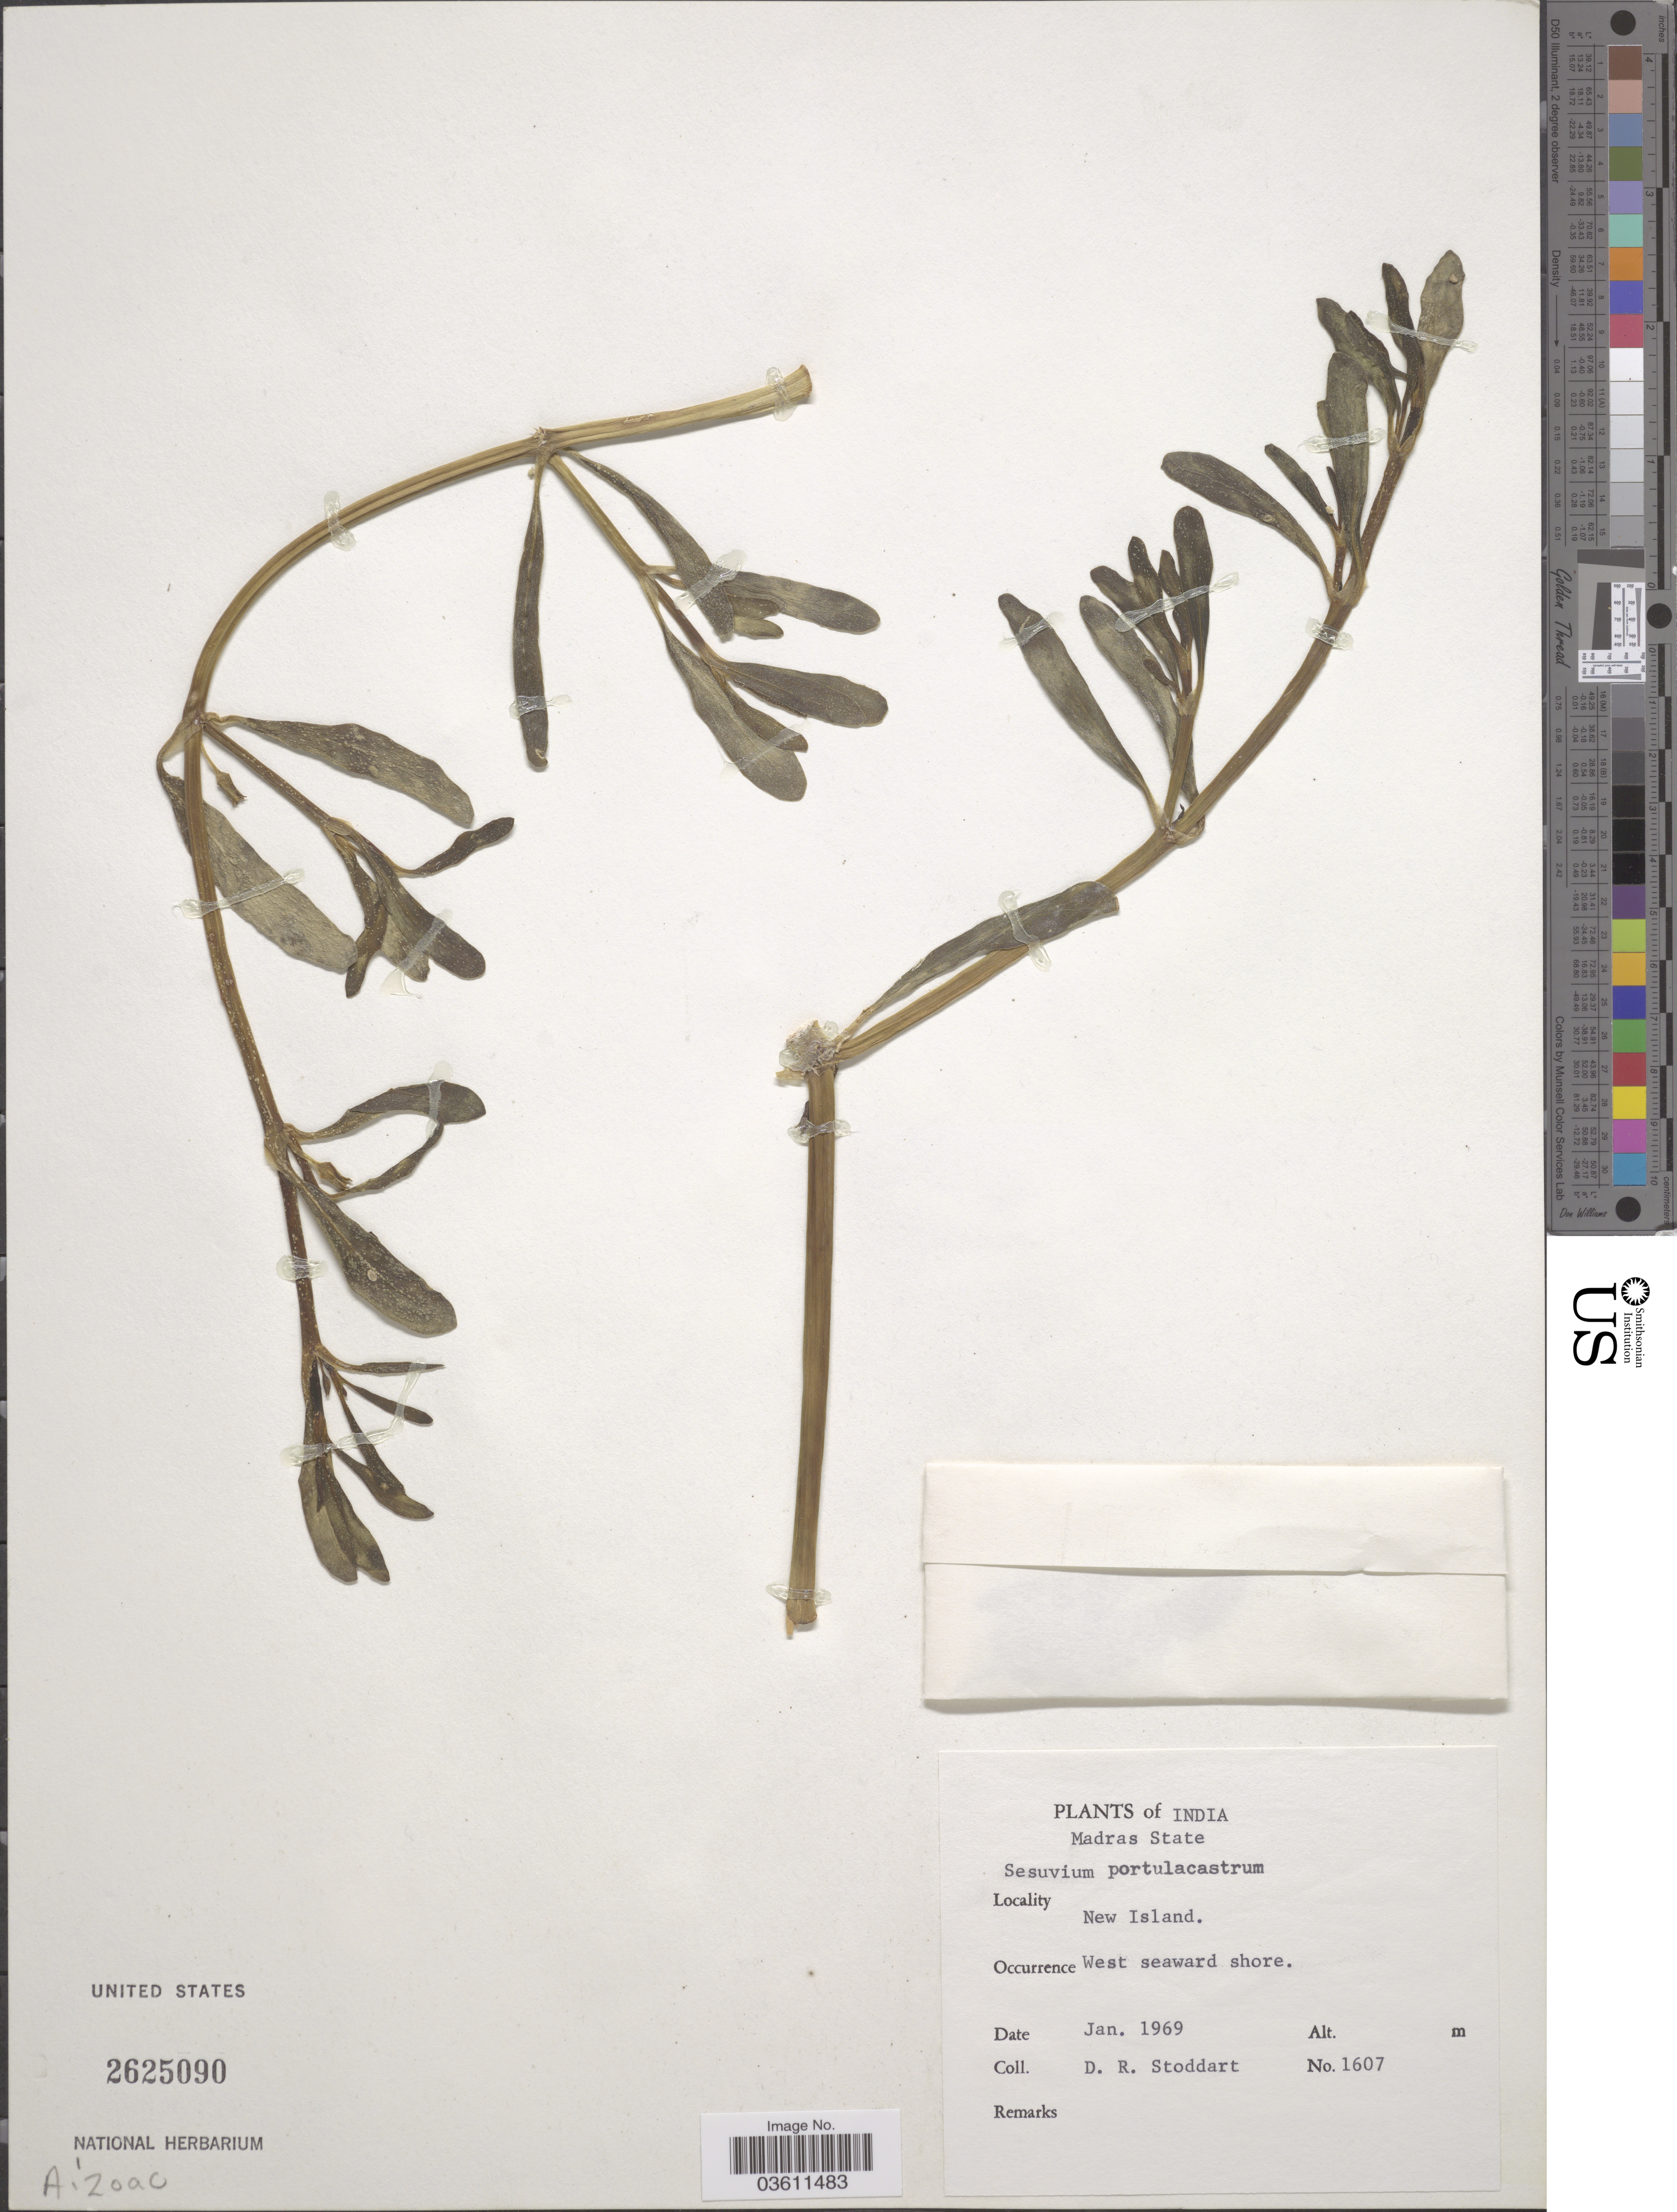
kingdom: Plantae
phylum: Tracheophyta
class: Magnoliopsida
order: Caryophyllales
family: Aizoaceae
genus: Sesuvium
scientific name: Sesuvium portulacastrum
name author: (L.) L.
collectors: D. R. Stoddart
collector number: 1607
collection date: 1969-01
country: India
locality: Madras State. New Island. West seaward shore.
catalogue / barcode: US 2625090